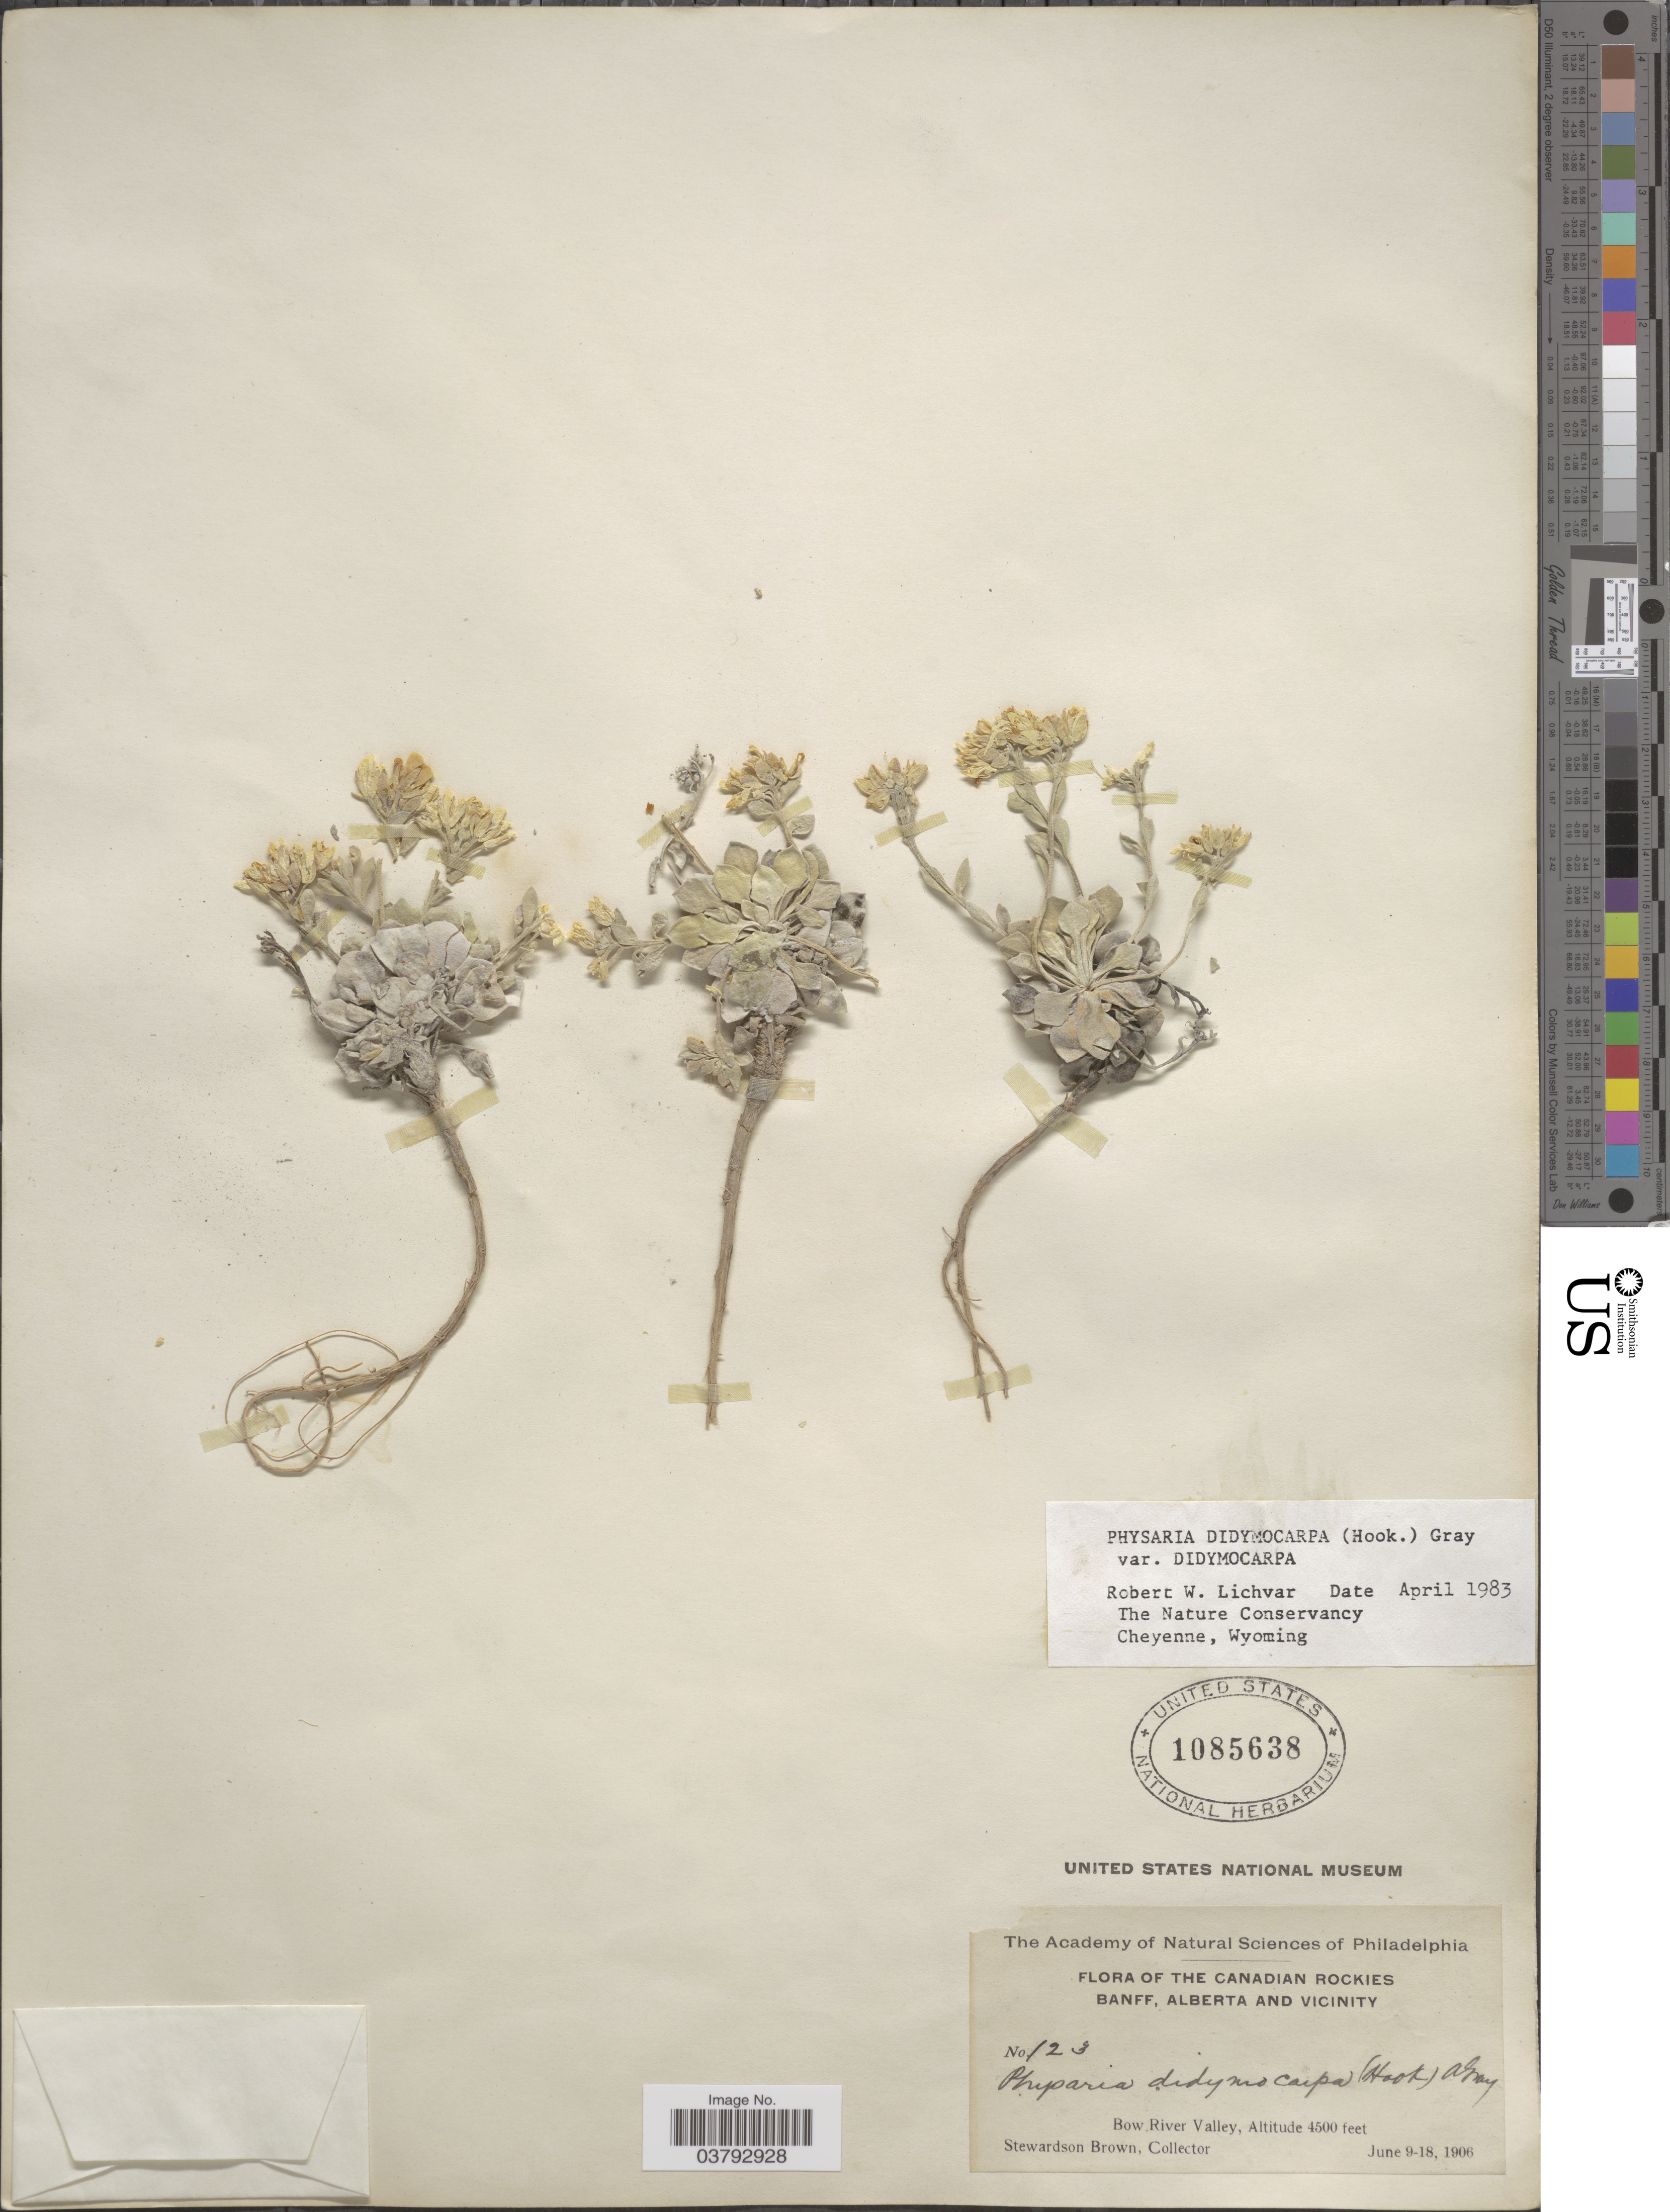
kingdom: Plantae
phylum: Tracheophyta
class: Magnoliopsida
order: Brassicales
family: Brassicaceae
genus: Physaria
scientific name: Physaria didymocarpa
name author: (Hook.) A. Gray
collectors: S. Brown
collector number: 123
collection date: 1906-06-09/1906-06-18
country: Canada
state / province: Alberta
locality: The Canadian Rockies Banff, Alberta and vicinity. Bow River Valley.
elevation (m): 1372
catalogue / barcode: US 1085638